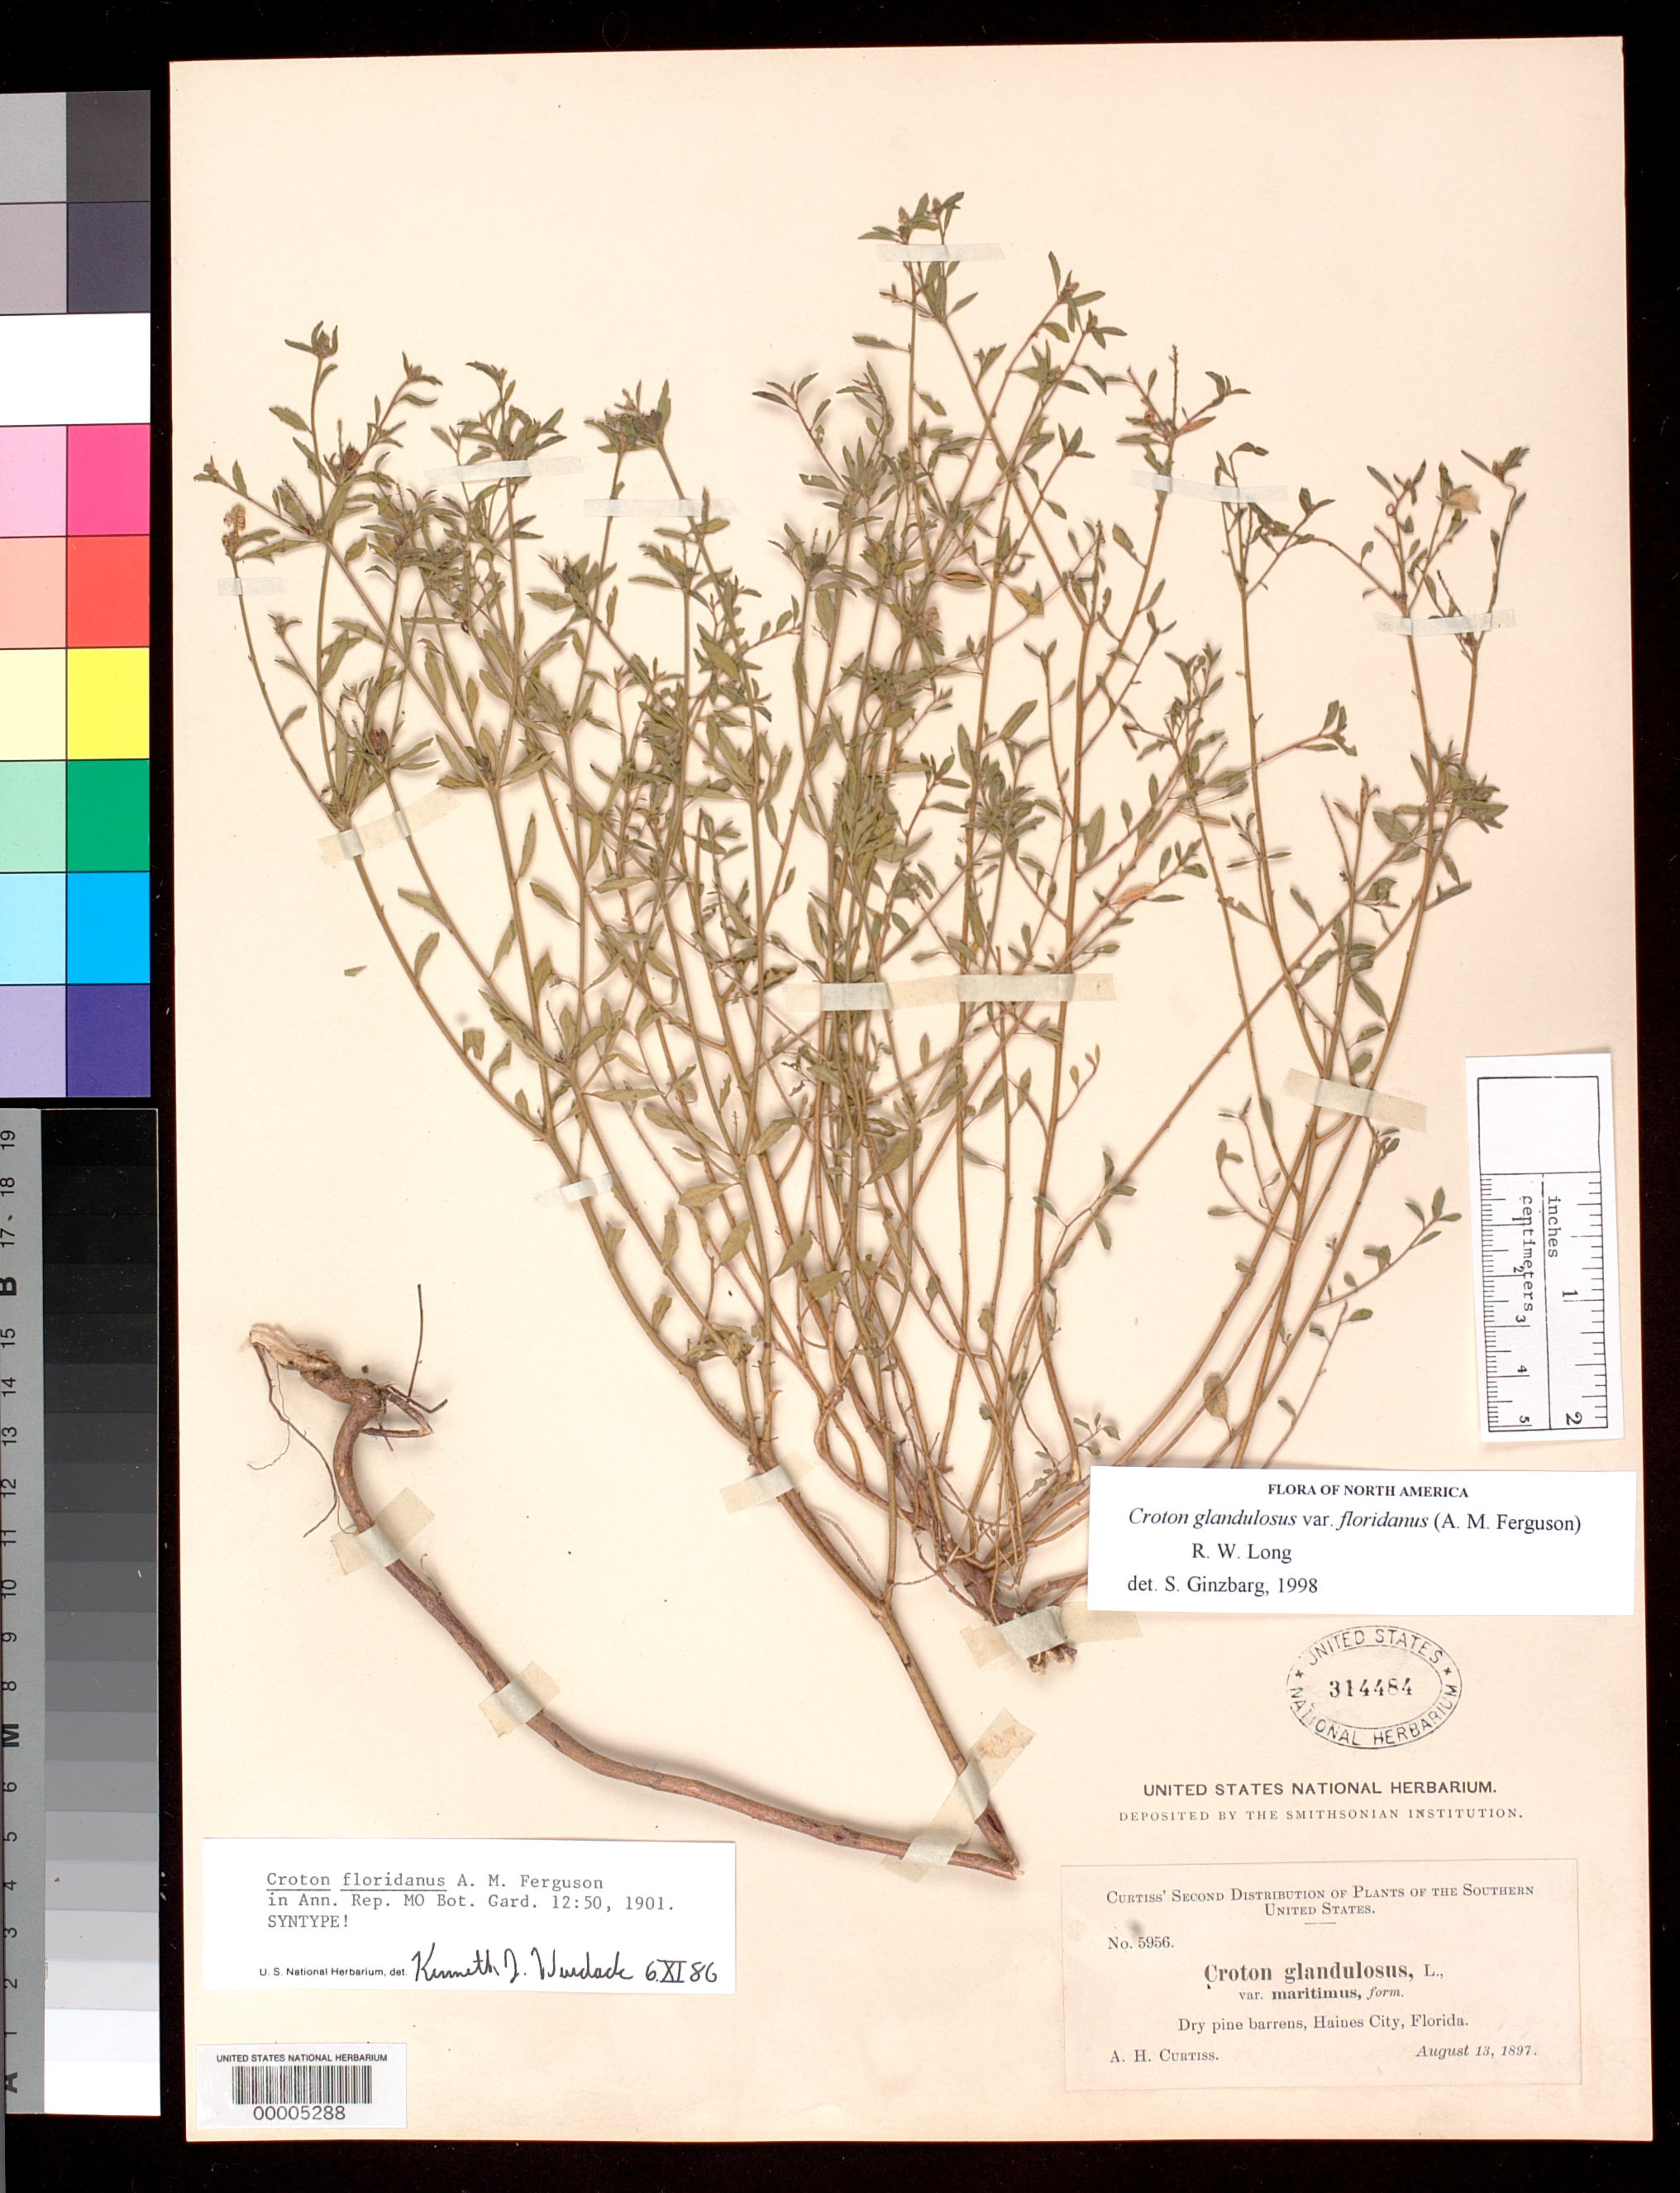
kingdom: Plantae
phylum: Tracheophyta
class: Magnoliopsida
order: Malpighiales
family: Euphorbiaceae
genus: Croton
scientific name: Croton floridanus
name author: A.M. Ferguson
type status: Isosyntype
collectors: A. H. Curtiss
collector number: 5956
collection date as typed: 13 Aug 1897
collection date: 1897-08-13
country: United States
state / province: Florida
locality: Haines City.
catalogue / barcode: US 314484